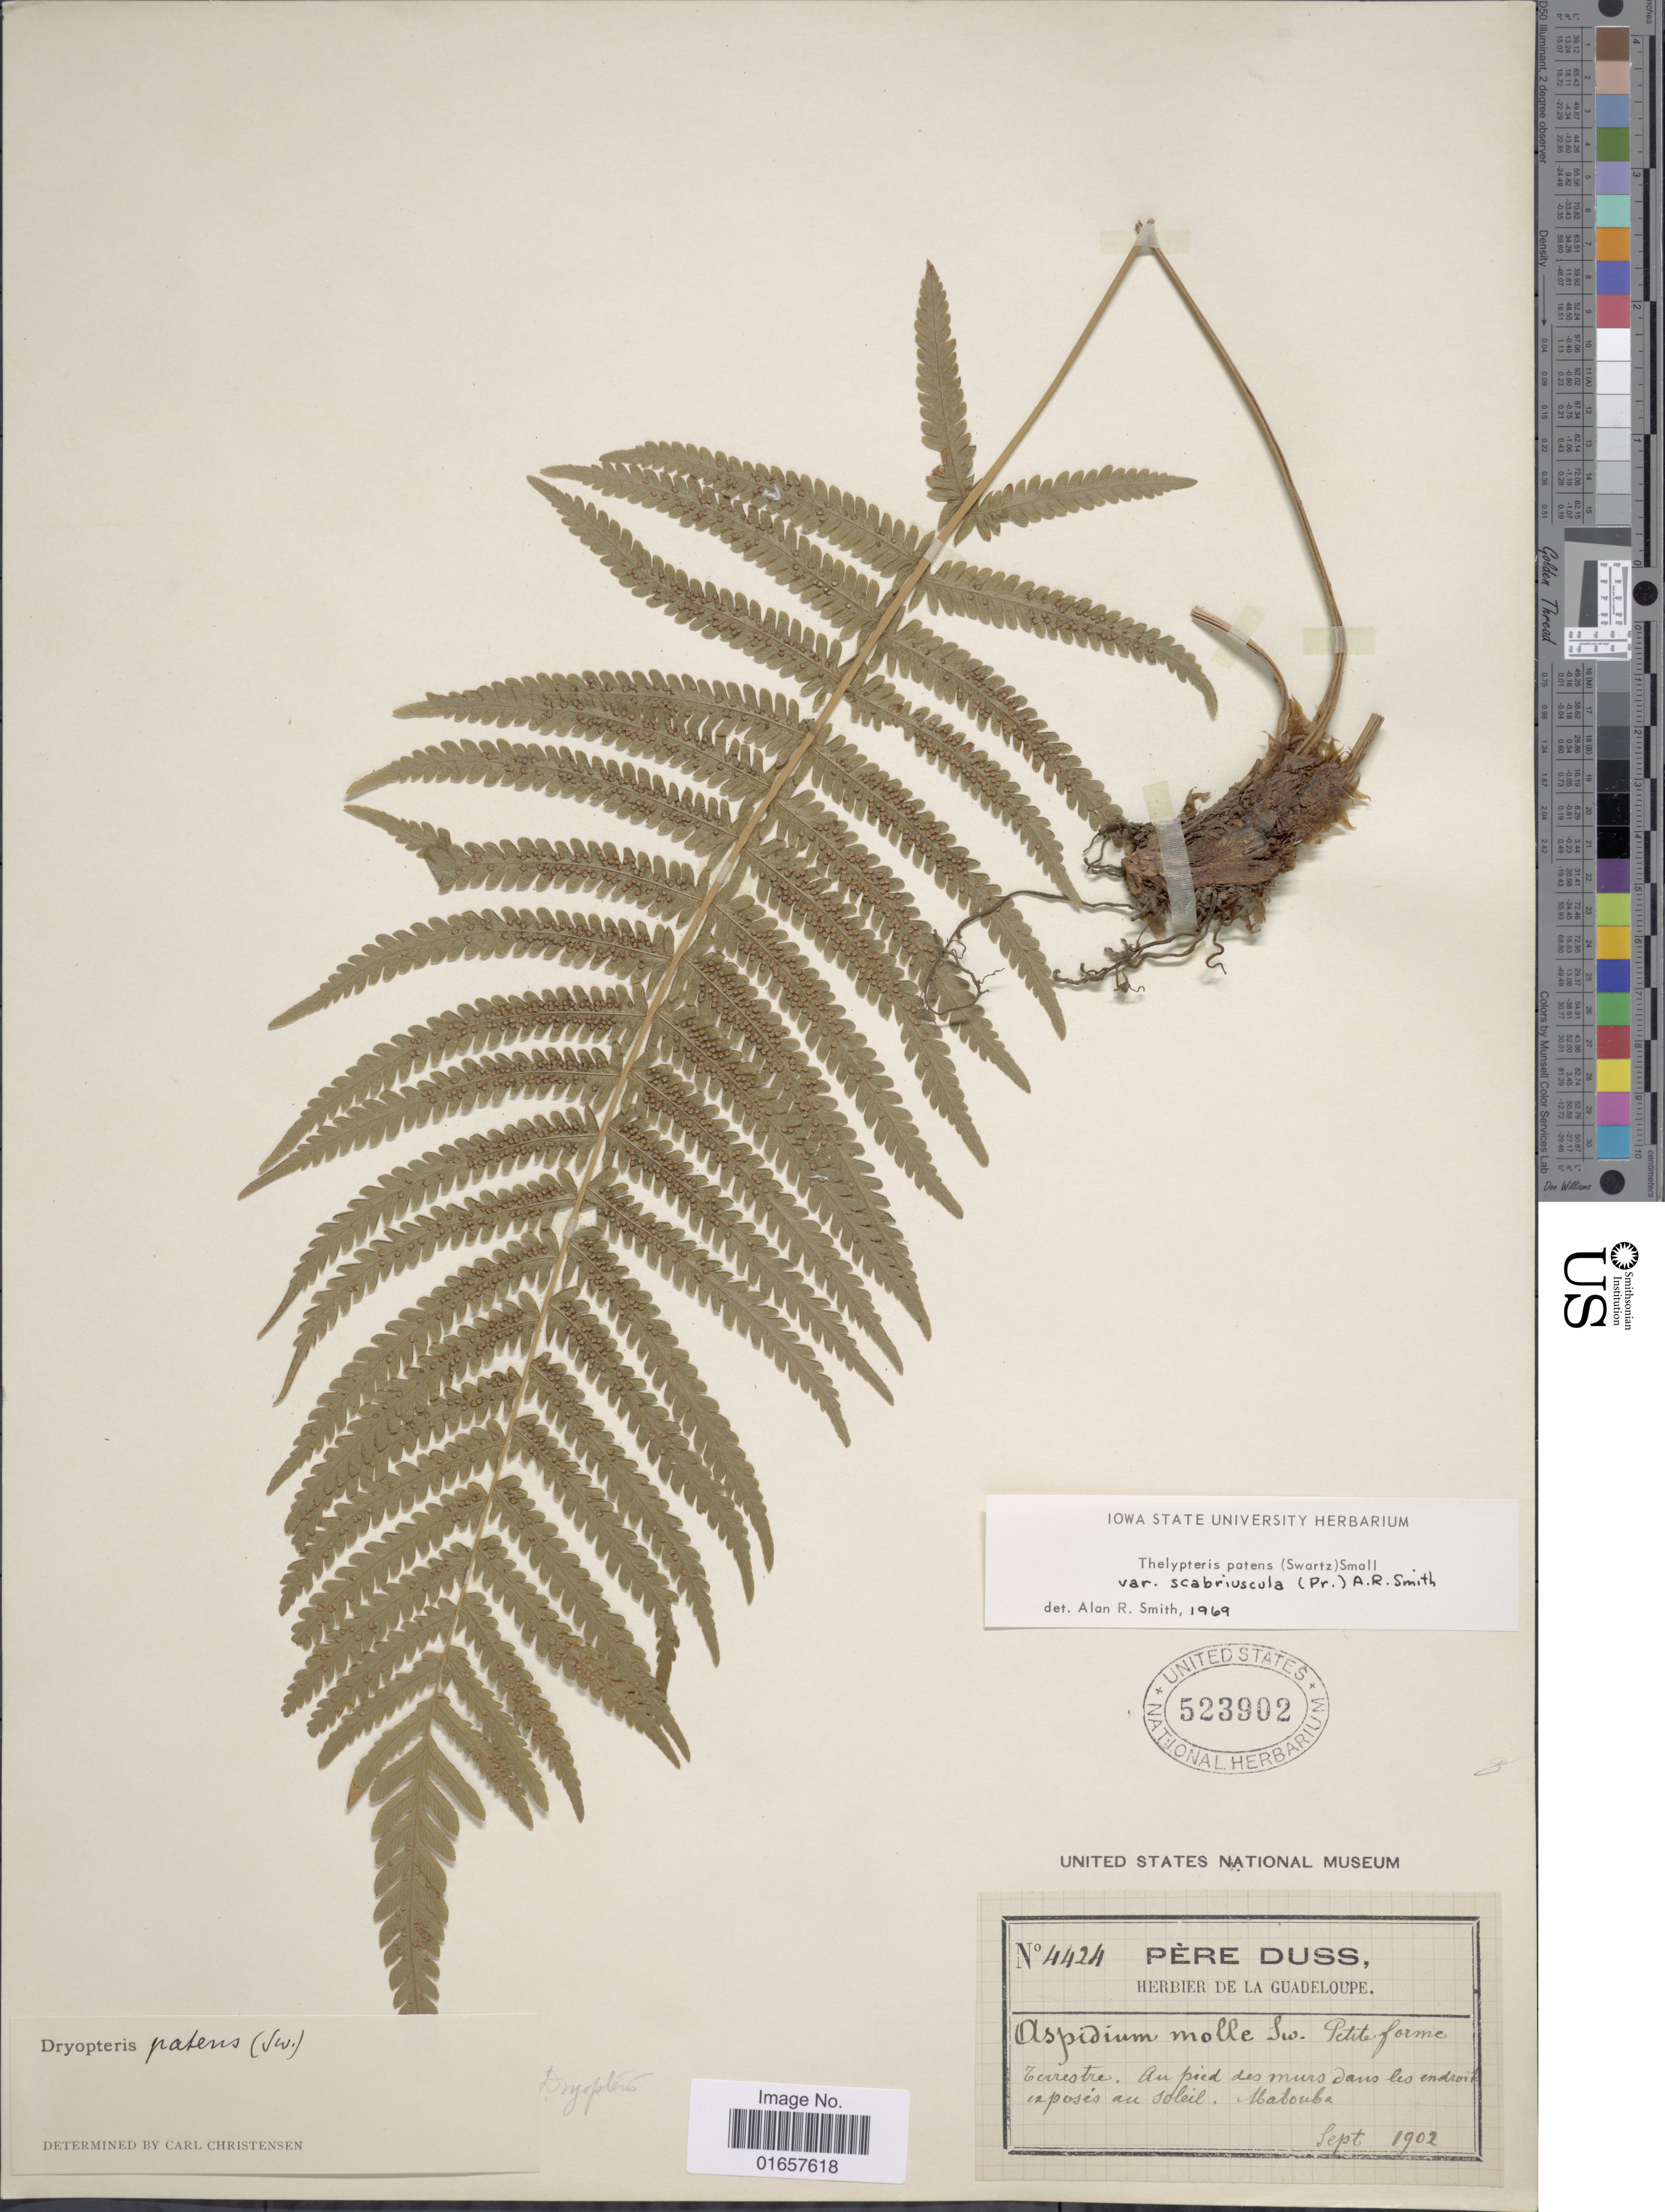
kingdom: Plantae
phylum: Tracheophyta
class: Polypodiopsida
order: Polypodiales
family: Thelypteridaceae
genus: Christella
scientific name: Christella patens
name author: (Sw.) Holttum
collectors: Père Duss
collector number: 4424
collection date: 1902-09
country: Guadeloupe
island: Leeward Is.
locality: Terrestre, Au pied des murs dans les endroit enposés au soleil, Matouba.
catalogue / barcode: US 523902